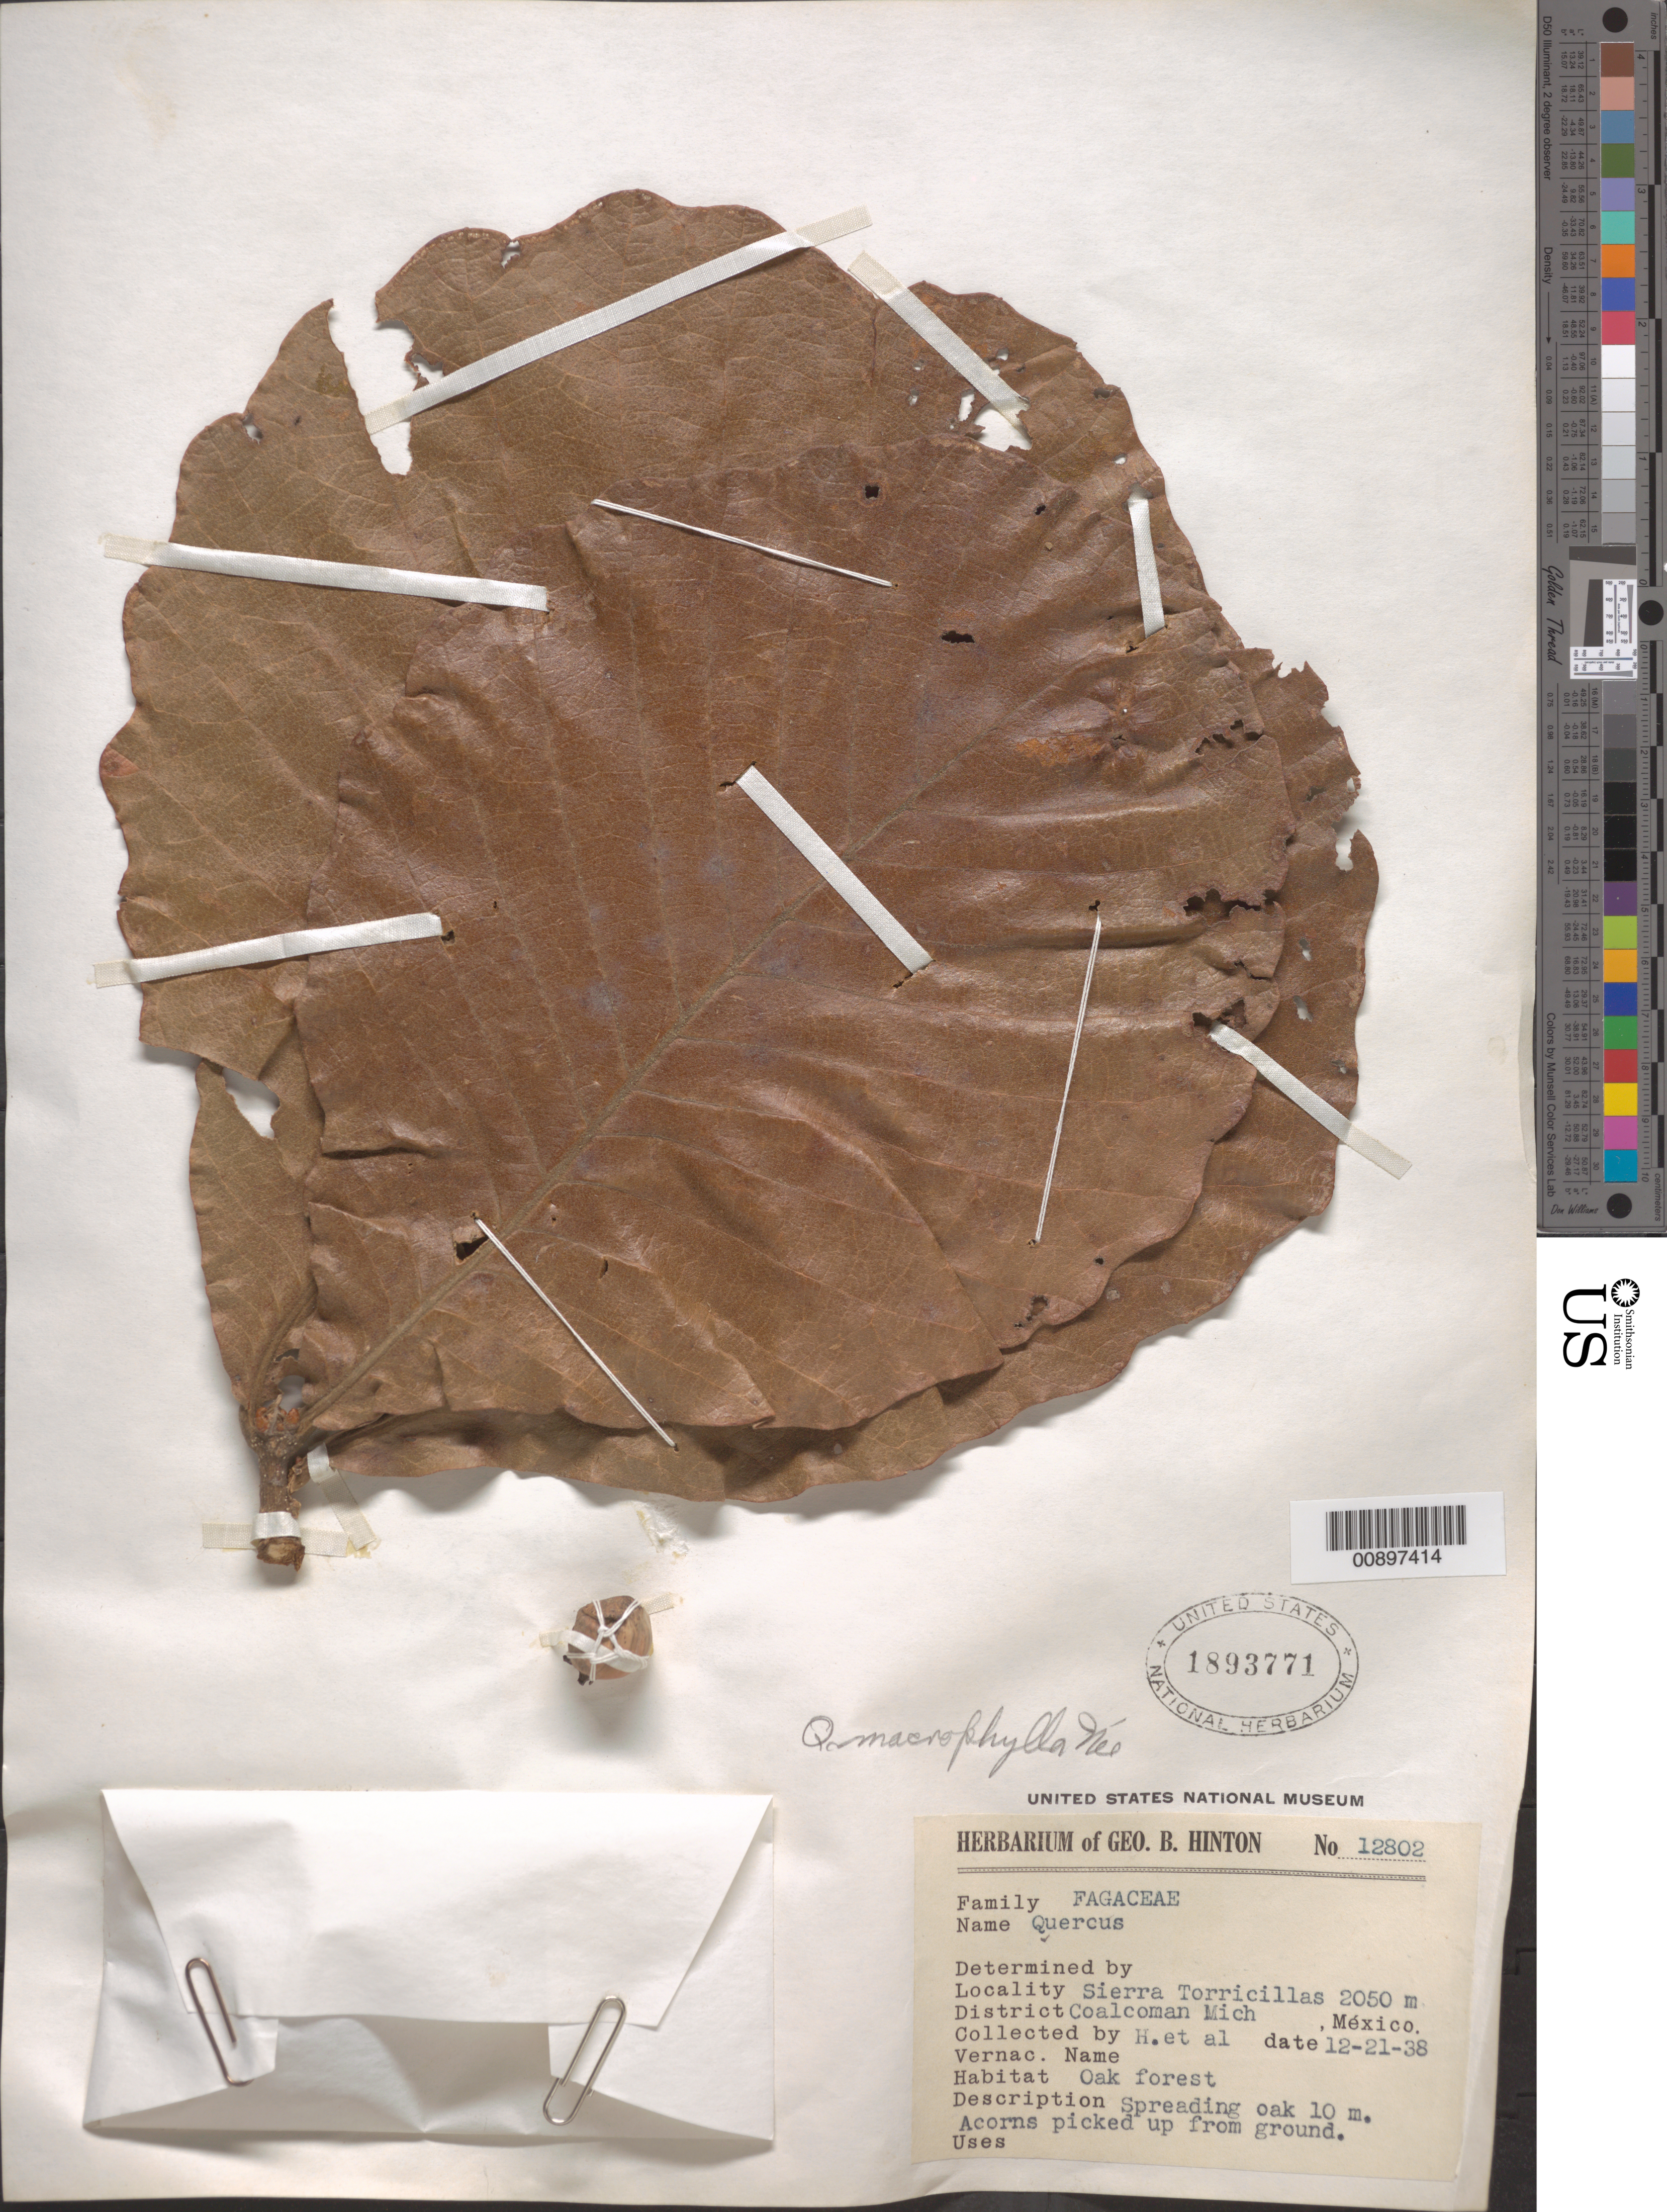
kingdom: Plantae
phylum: Tracheophyta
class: Magnoliopsida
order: Fagales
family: Fagaceae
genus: Quercus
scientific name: Quercus macrophylla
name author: Née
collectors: G. B. Hinton & et al.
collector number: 12802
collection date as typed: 21 Dec 1938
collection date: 1938-12-21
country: Mexico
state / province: Michoacán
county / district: Coalcomán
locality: Sierra Torricillas, District Coalcomán, Michoacán.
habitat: Oak forest.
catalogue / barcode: US 1893771